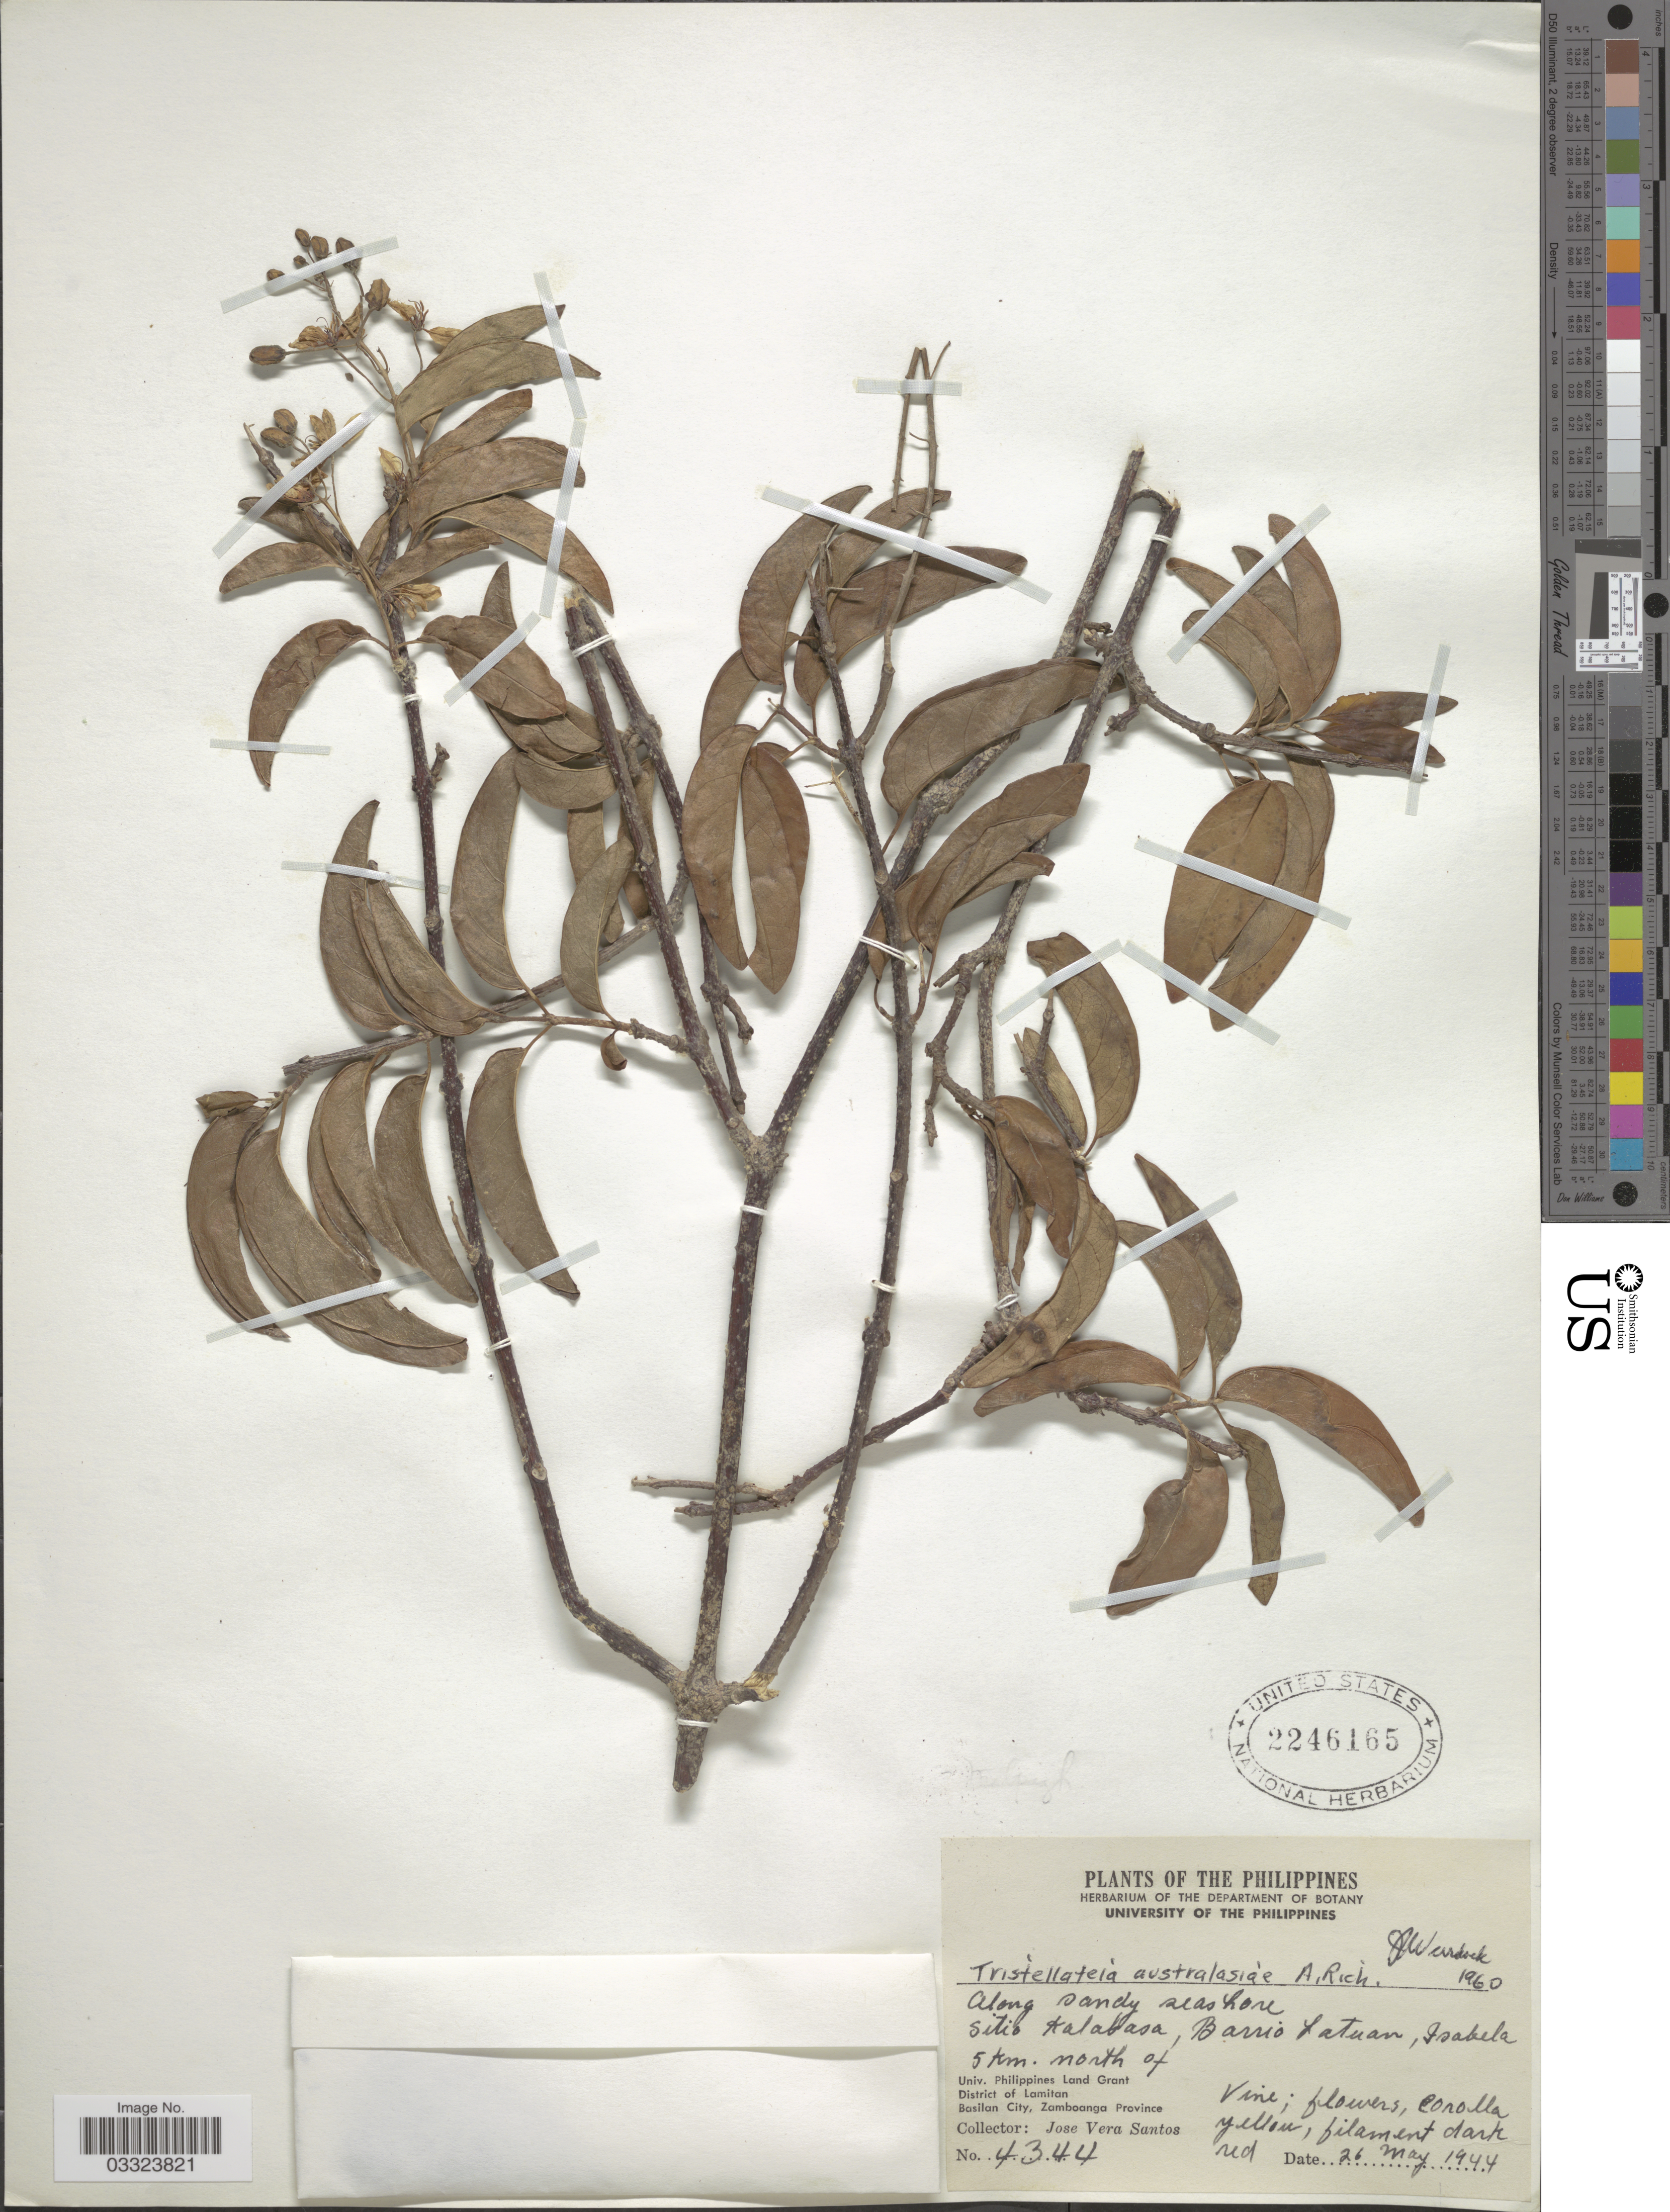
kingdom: Plantae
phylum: Tracheophyta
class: Magnoliopsida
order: Malpighiales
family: Malpighiaceae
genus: Tristellateia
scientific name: Tristellateia australasiae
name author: A. Rich.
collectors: J. Santos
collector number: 4344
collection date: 1944-05-26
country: Philippines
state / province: Muslim Mindanao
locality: Along sandy seashore. Sitio Kalabasa, Barrio Latuan, Isabela 5 Km. north of Univ. Philippines Land Grant. District of Lamitan. Basilan City, Zamboanga Province.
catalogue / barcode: US 2246165